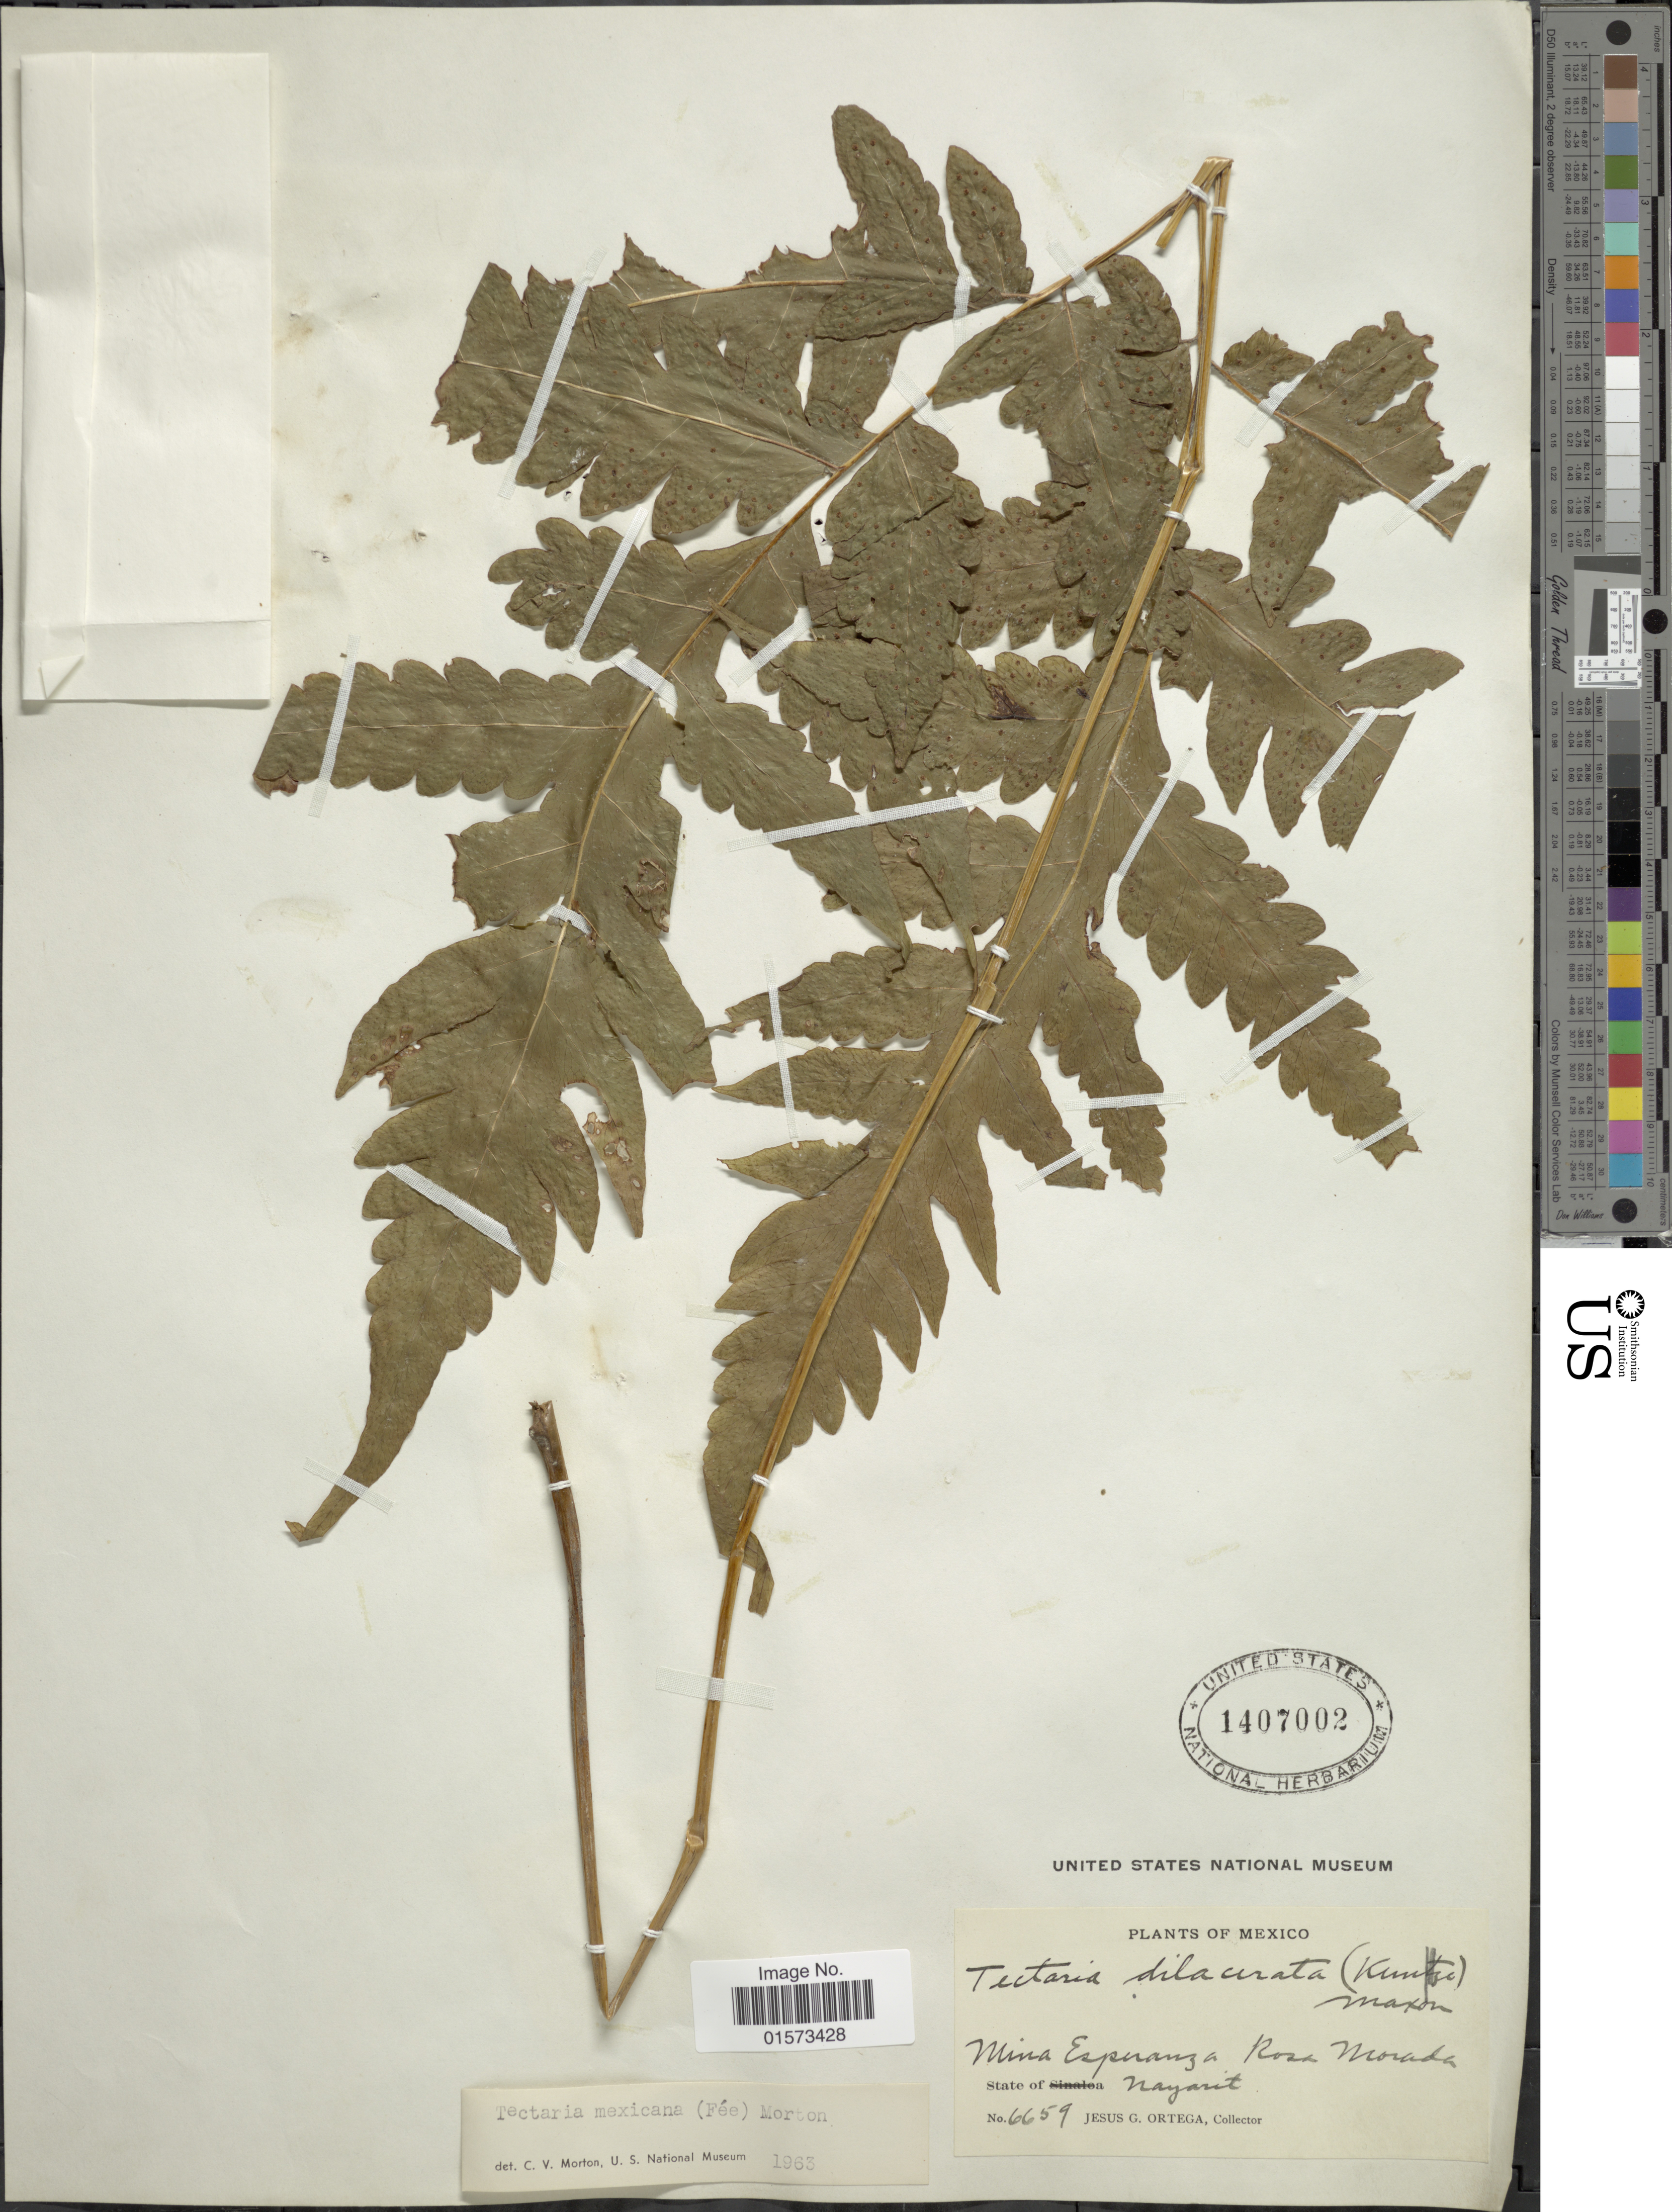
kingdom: Plantae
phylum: Tracheophyta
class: Polypodiopsida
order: Polypodiales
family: Tectariaceae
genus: Tectaria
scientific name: Tectaria mexicana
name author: (Fée) C.V. Morton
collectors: J. Ortega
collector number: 6659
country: Mexico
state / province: Nayarit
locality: State of Nayarit. Mina Esperanza a Rosa Morada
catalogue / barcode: US 1407002